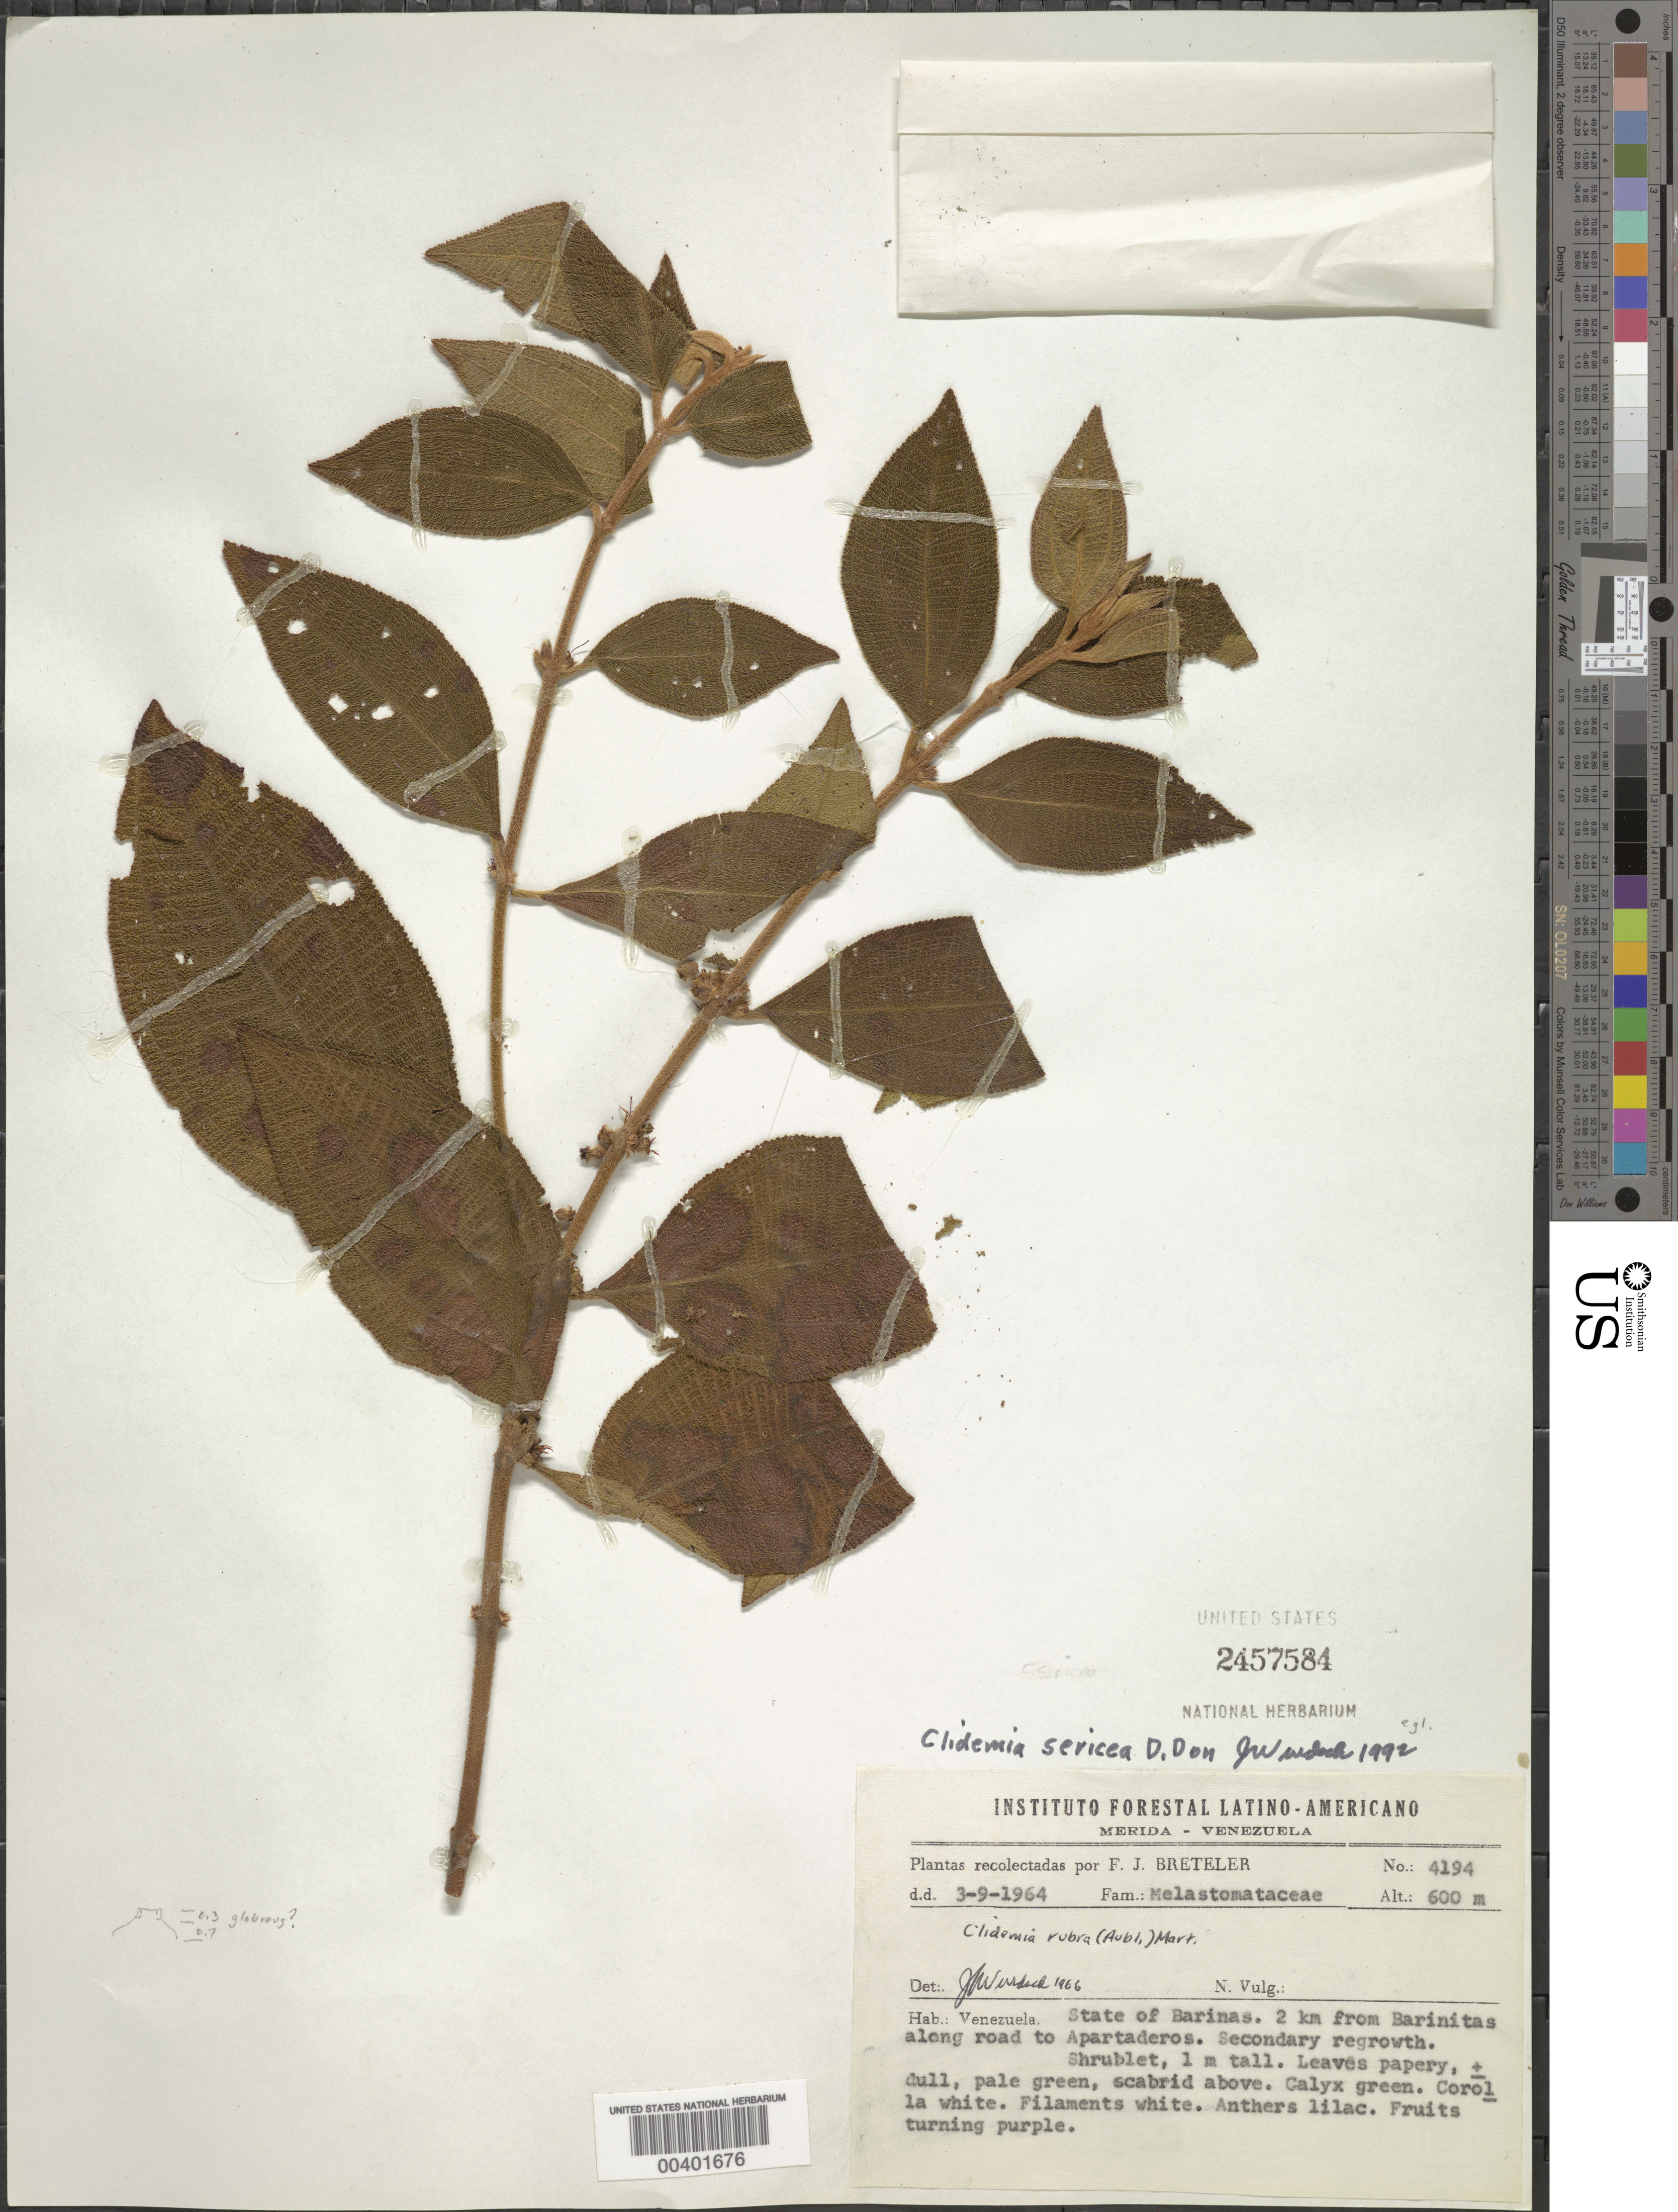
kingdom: Plantae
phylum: Tracheophyta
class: Magnoliopsida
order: Myrtales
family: Melastomataceae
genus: Clidemia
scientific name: Clidemia sericea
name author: D. Don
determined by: Wurdack, John J., (US), US (UNITED STATES)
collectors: F. J. Breteler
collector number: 4194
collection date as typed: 03 Sep 1964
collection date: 1964-09-03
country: Venezuela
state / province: Barinas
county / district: Bolívar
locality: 2 km. from Barinitas along road to Apartaderos. Barinitas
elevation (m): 600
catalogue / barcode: US 2457584